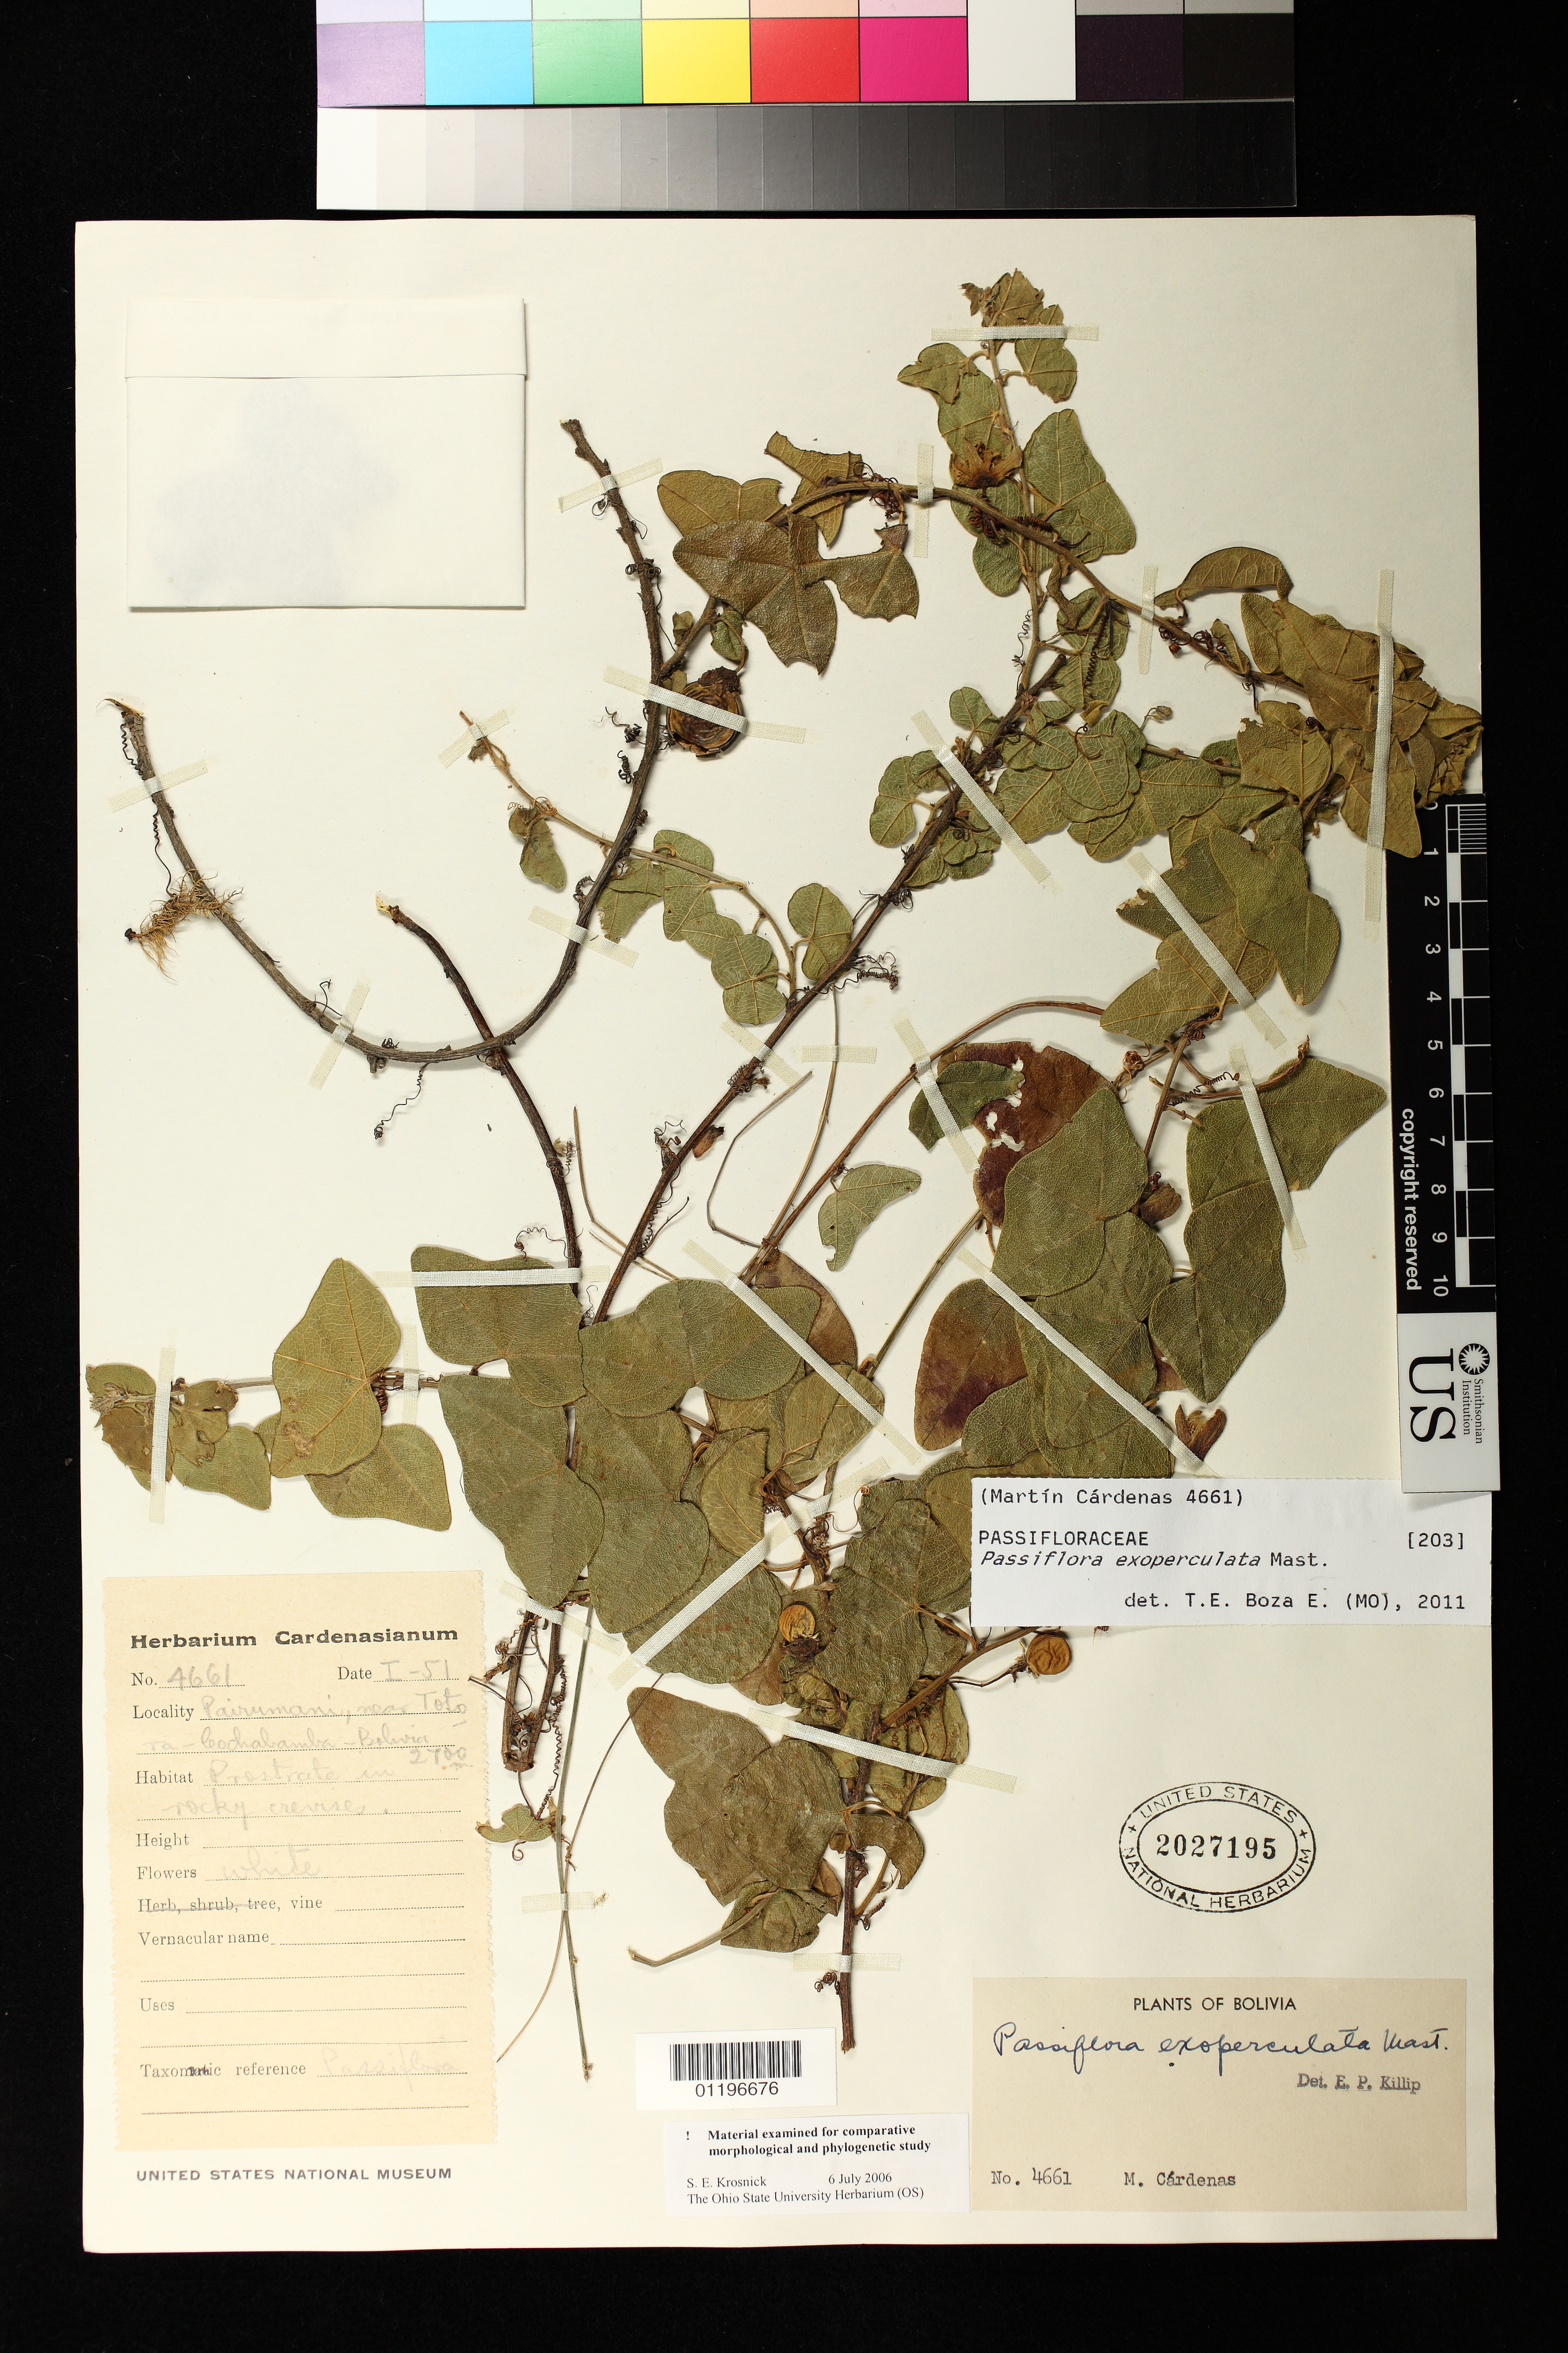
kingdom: Plantae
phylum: Tracheophyta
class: Magnoliopsida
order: Malpighiales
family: Passifloraceae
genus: Passiflora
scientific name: Passiflora exoperculata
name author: Mast. in Mart.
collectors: M. Cárdenas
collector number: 4661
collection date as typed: Jan 1951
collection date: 1951-01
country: Bolivia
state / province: Cochabamba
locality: Pairumani, near Totora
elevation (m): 2700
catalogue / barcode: US 2027195